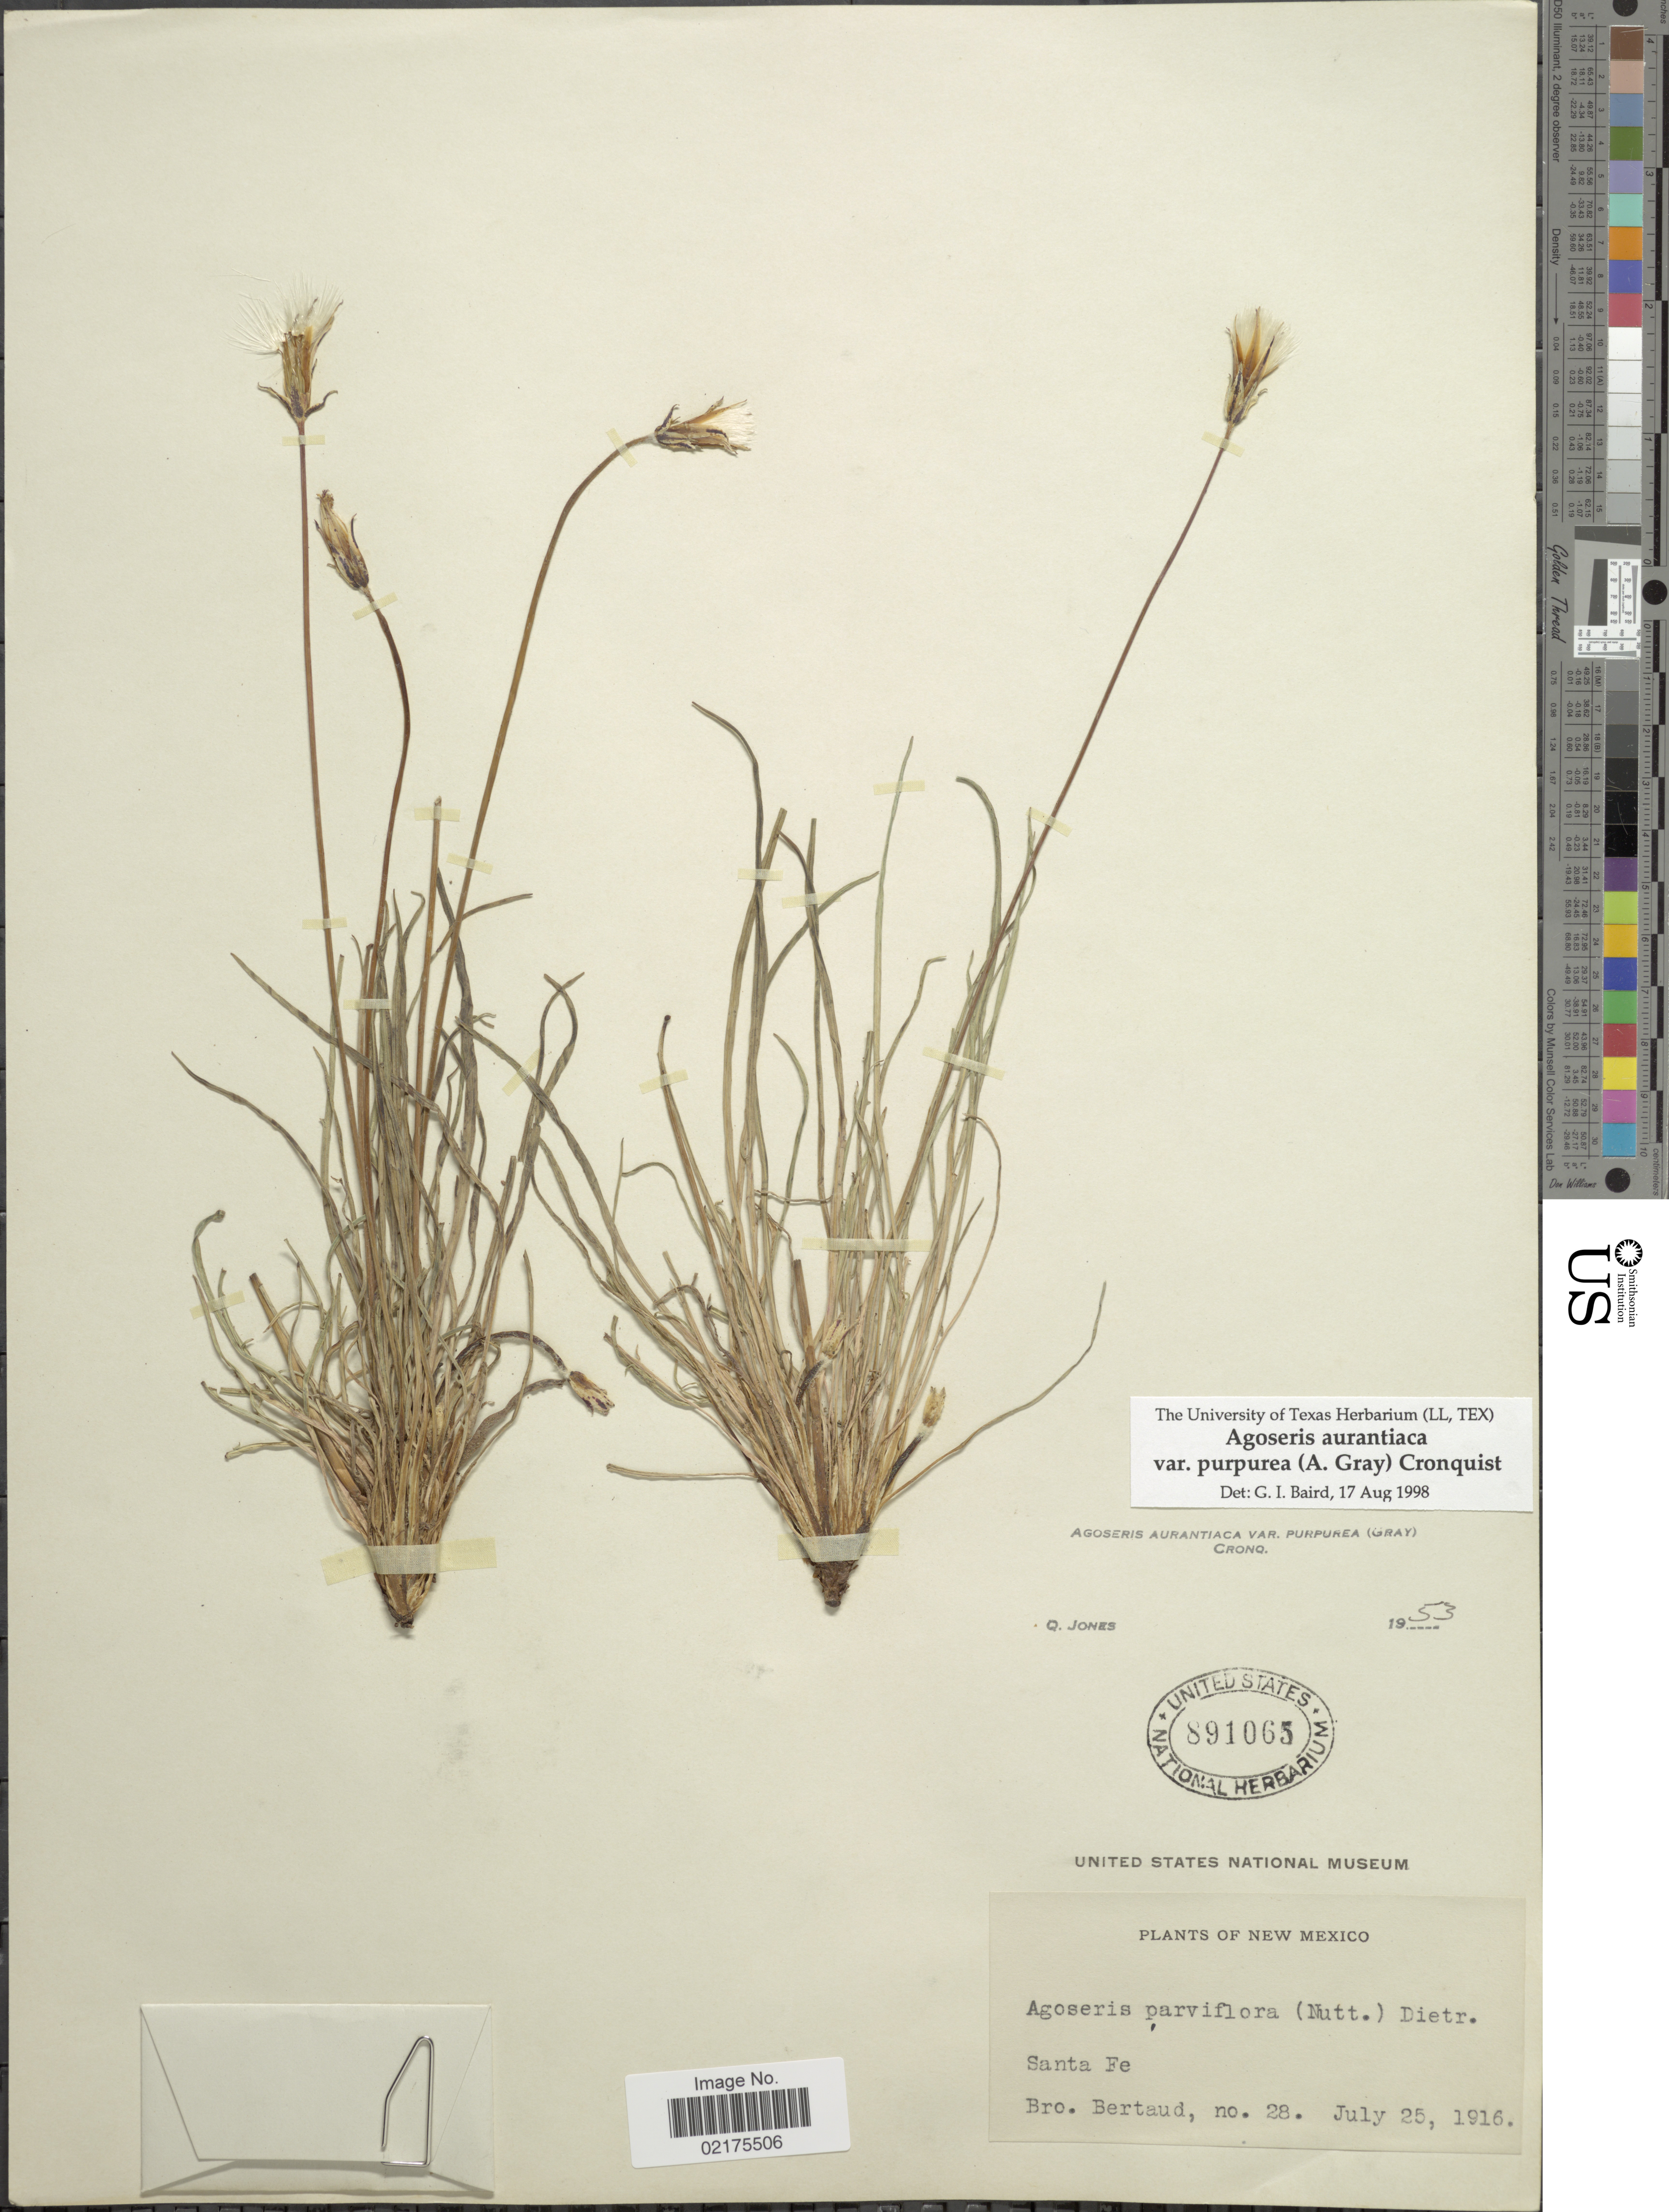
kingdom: Plantae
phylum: Tracheophyta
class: Magnoliopsida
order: Asterales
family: Asteraceae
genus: Agoseris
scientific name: Agoseris aurantiaca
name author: (Hook.) Greene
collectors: Bro. Bertaud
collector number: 28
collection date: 1916-07-25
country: United States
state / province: New Mexico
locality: Santa Fe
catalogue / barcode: US 891065